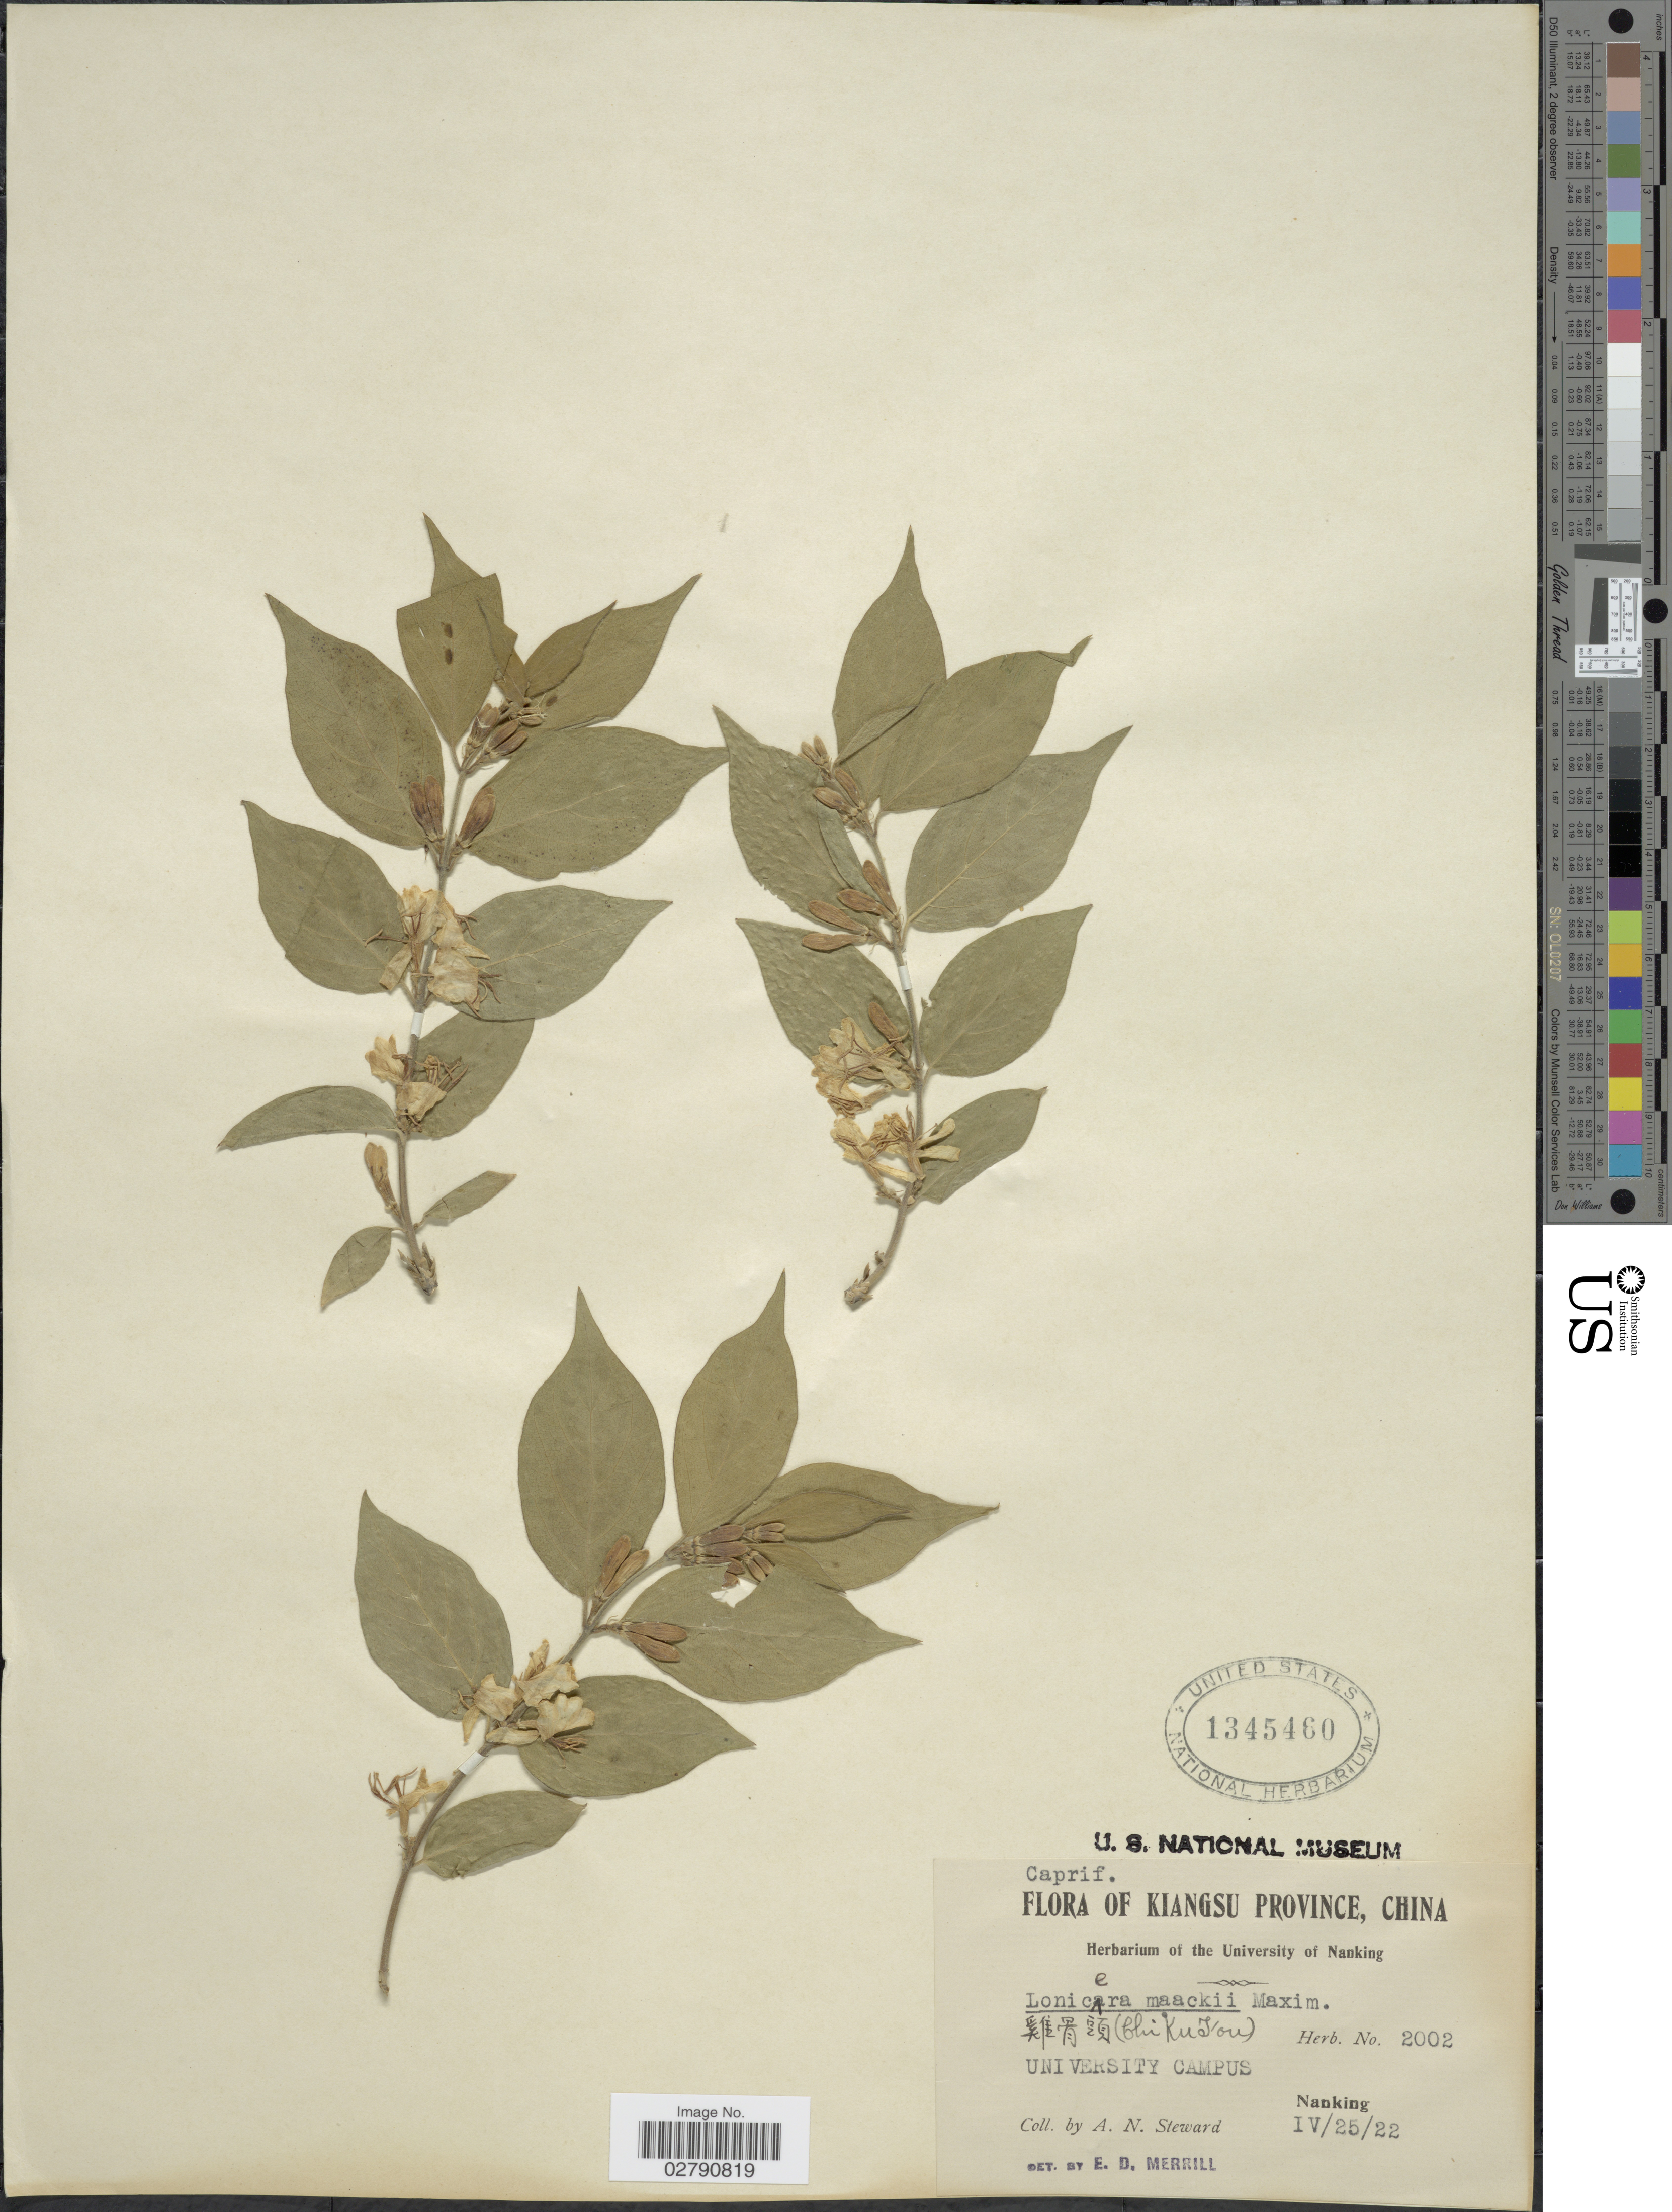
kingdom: Plantae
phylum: Tracheophyta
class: Magnoliopsida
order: Dipsacales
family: Caprifoliaceae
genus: Lonicera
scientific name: Lonicera maackii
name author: (Rupr.) Maxim.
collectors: A. N. Steward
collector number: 2002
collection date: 1922-04-25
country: China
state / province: Jiangsu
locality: Kiangsu Province. University Campus. Nanking.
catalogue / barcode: US 1345460